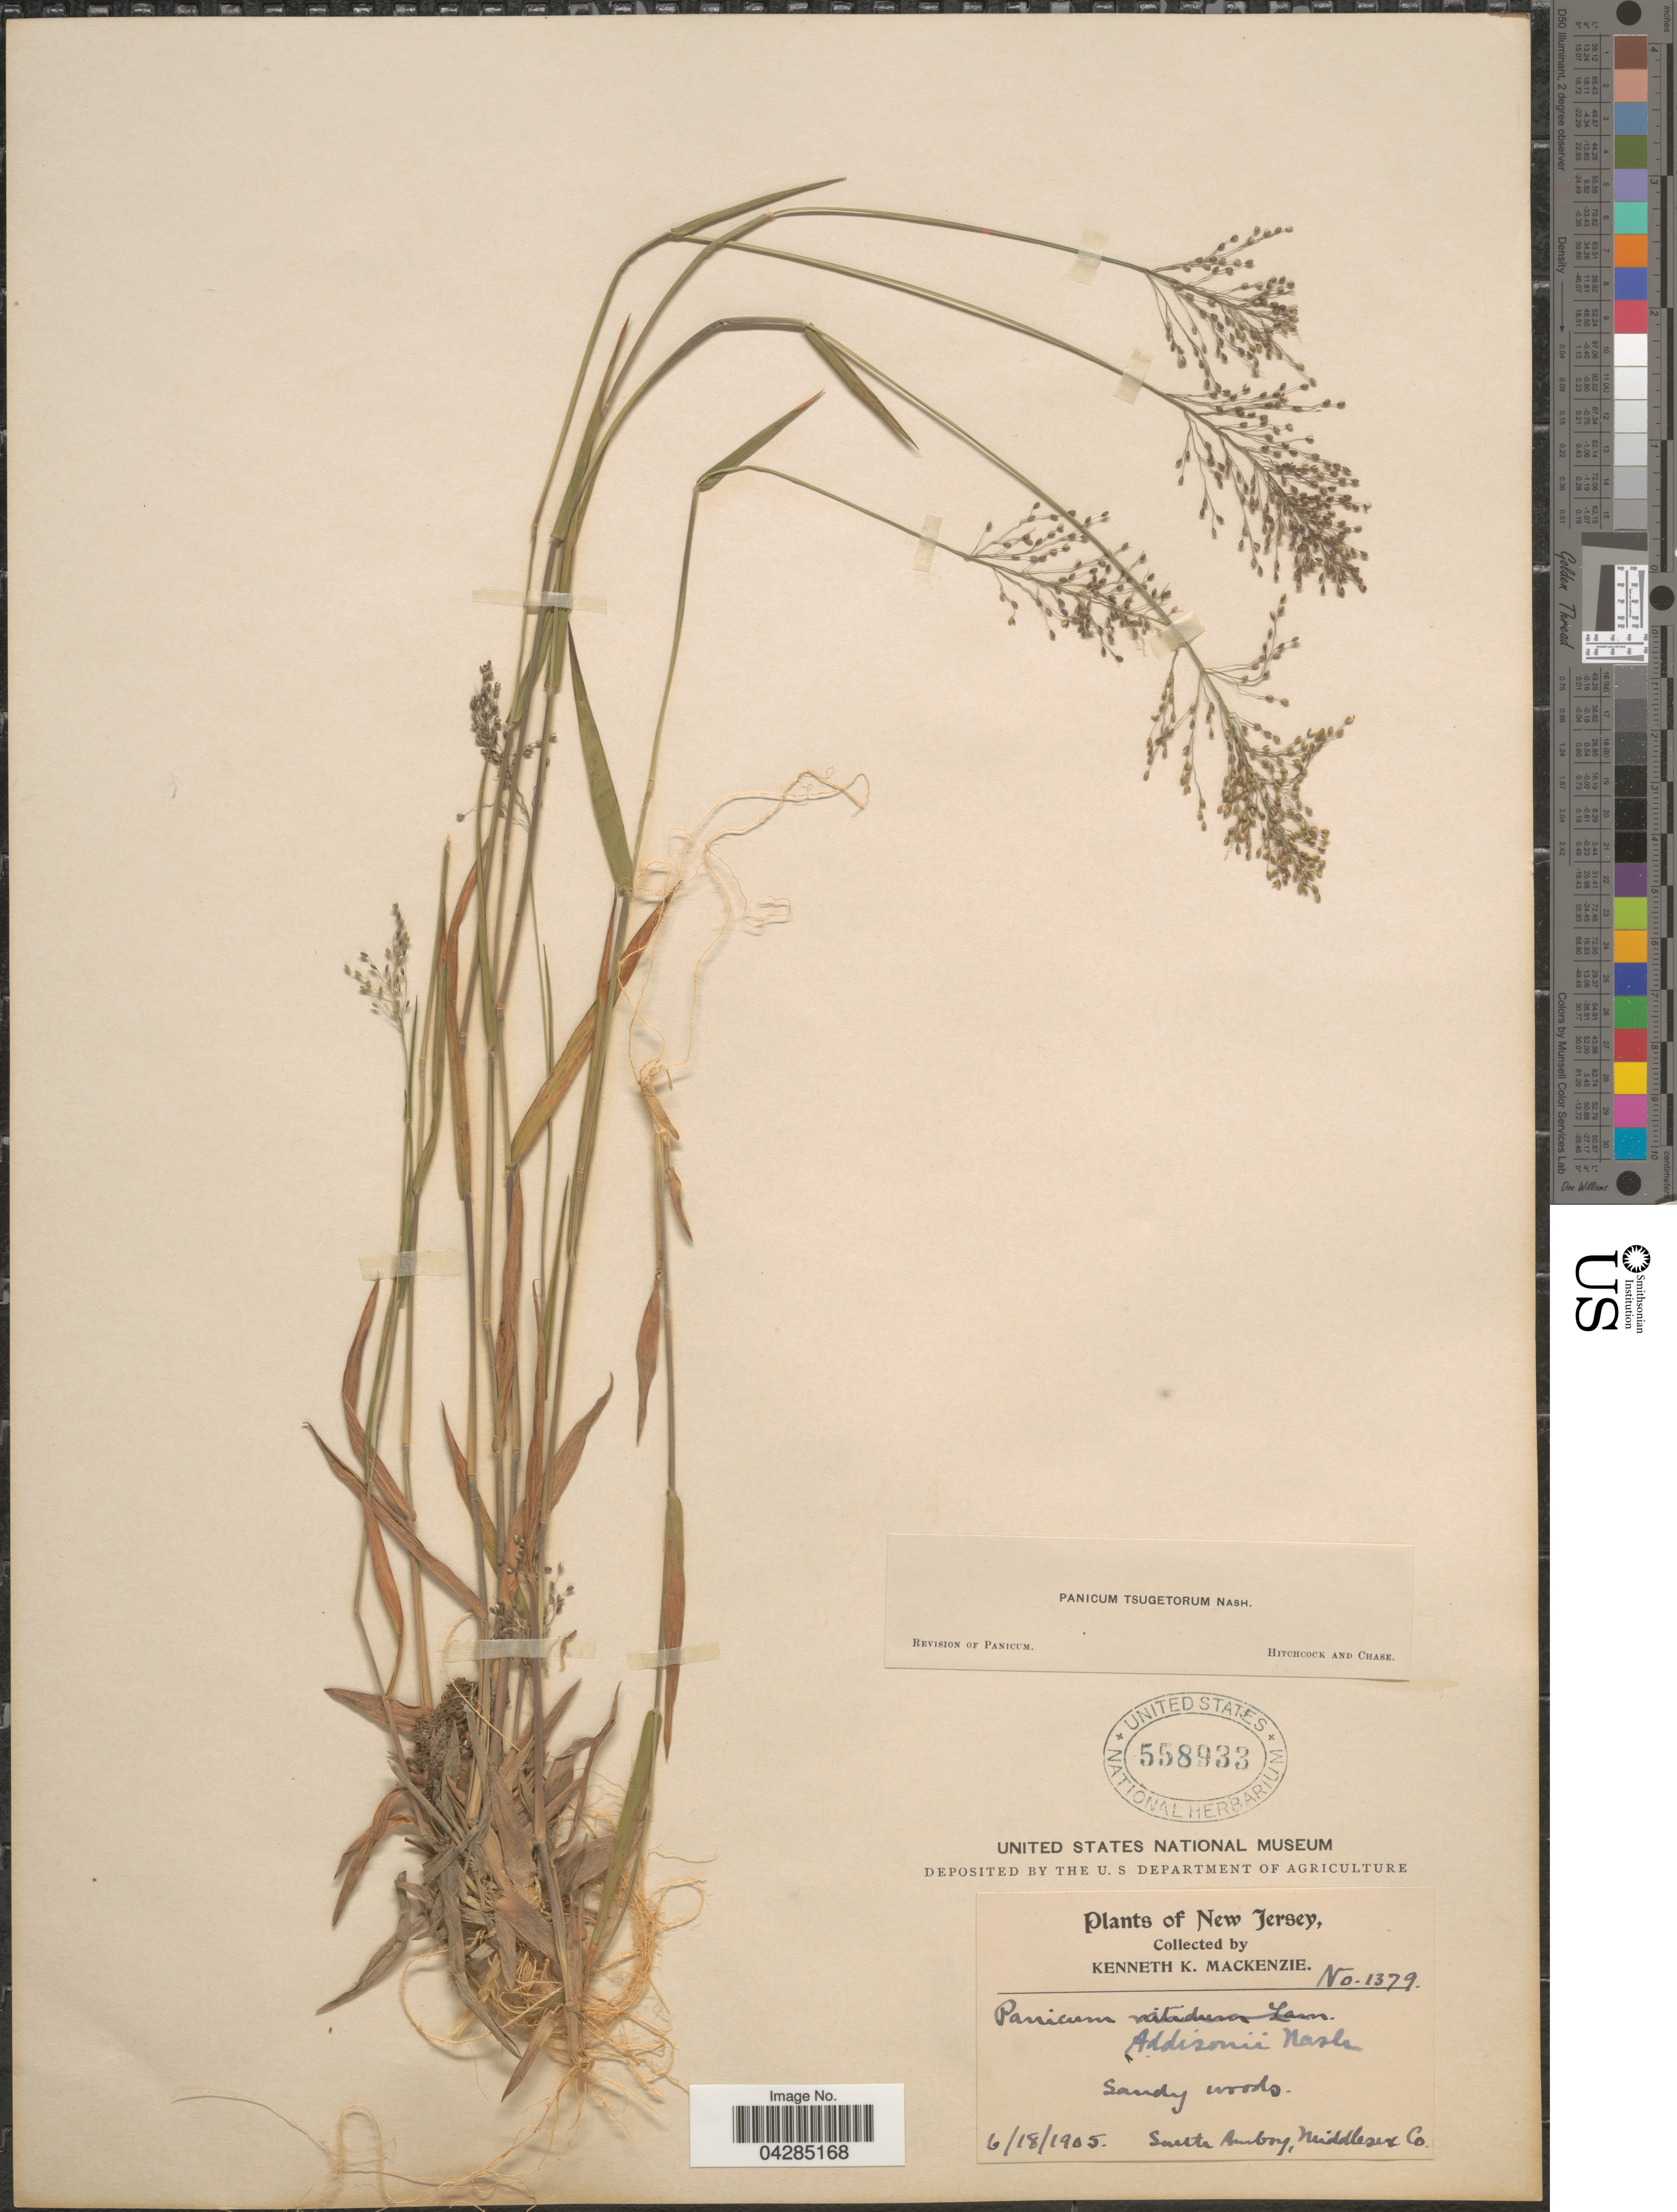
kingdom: Plantae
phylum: Tracheophyta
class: Liliopsida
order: Poales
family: Poaceae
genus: Dichanthelium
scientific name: Dichanthelium portoricense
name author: (Desv. ex Ham.) B.F. Hansen & Wunderlin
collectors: K. K. Mackenzie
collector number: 1379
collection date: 1905-06-18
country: United States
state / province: New Jersey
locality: South Amboy, Middlesex Co.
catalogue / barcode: US 558933